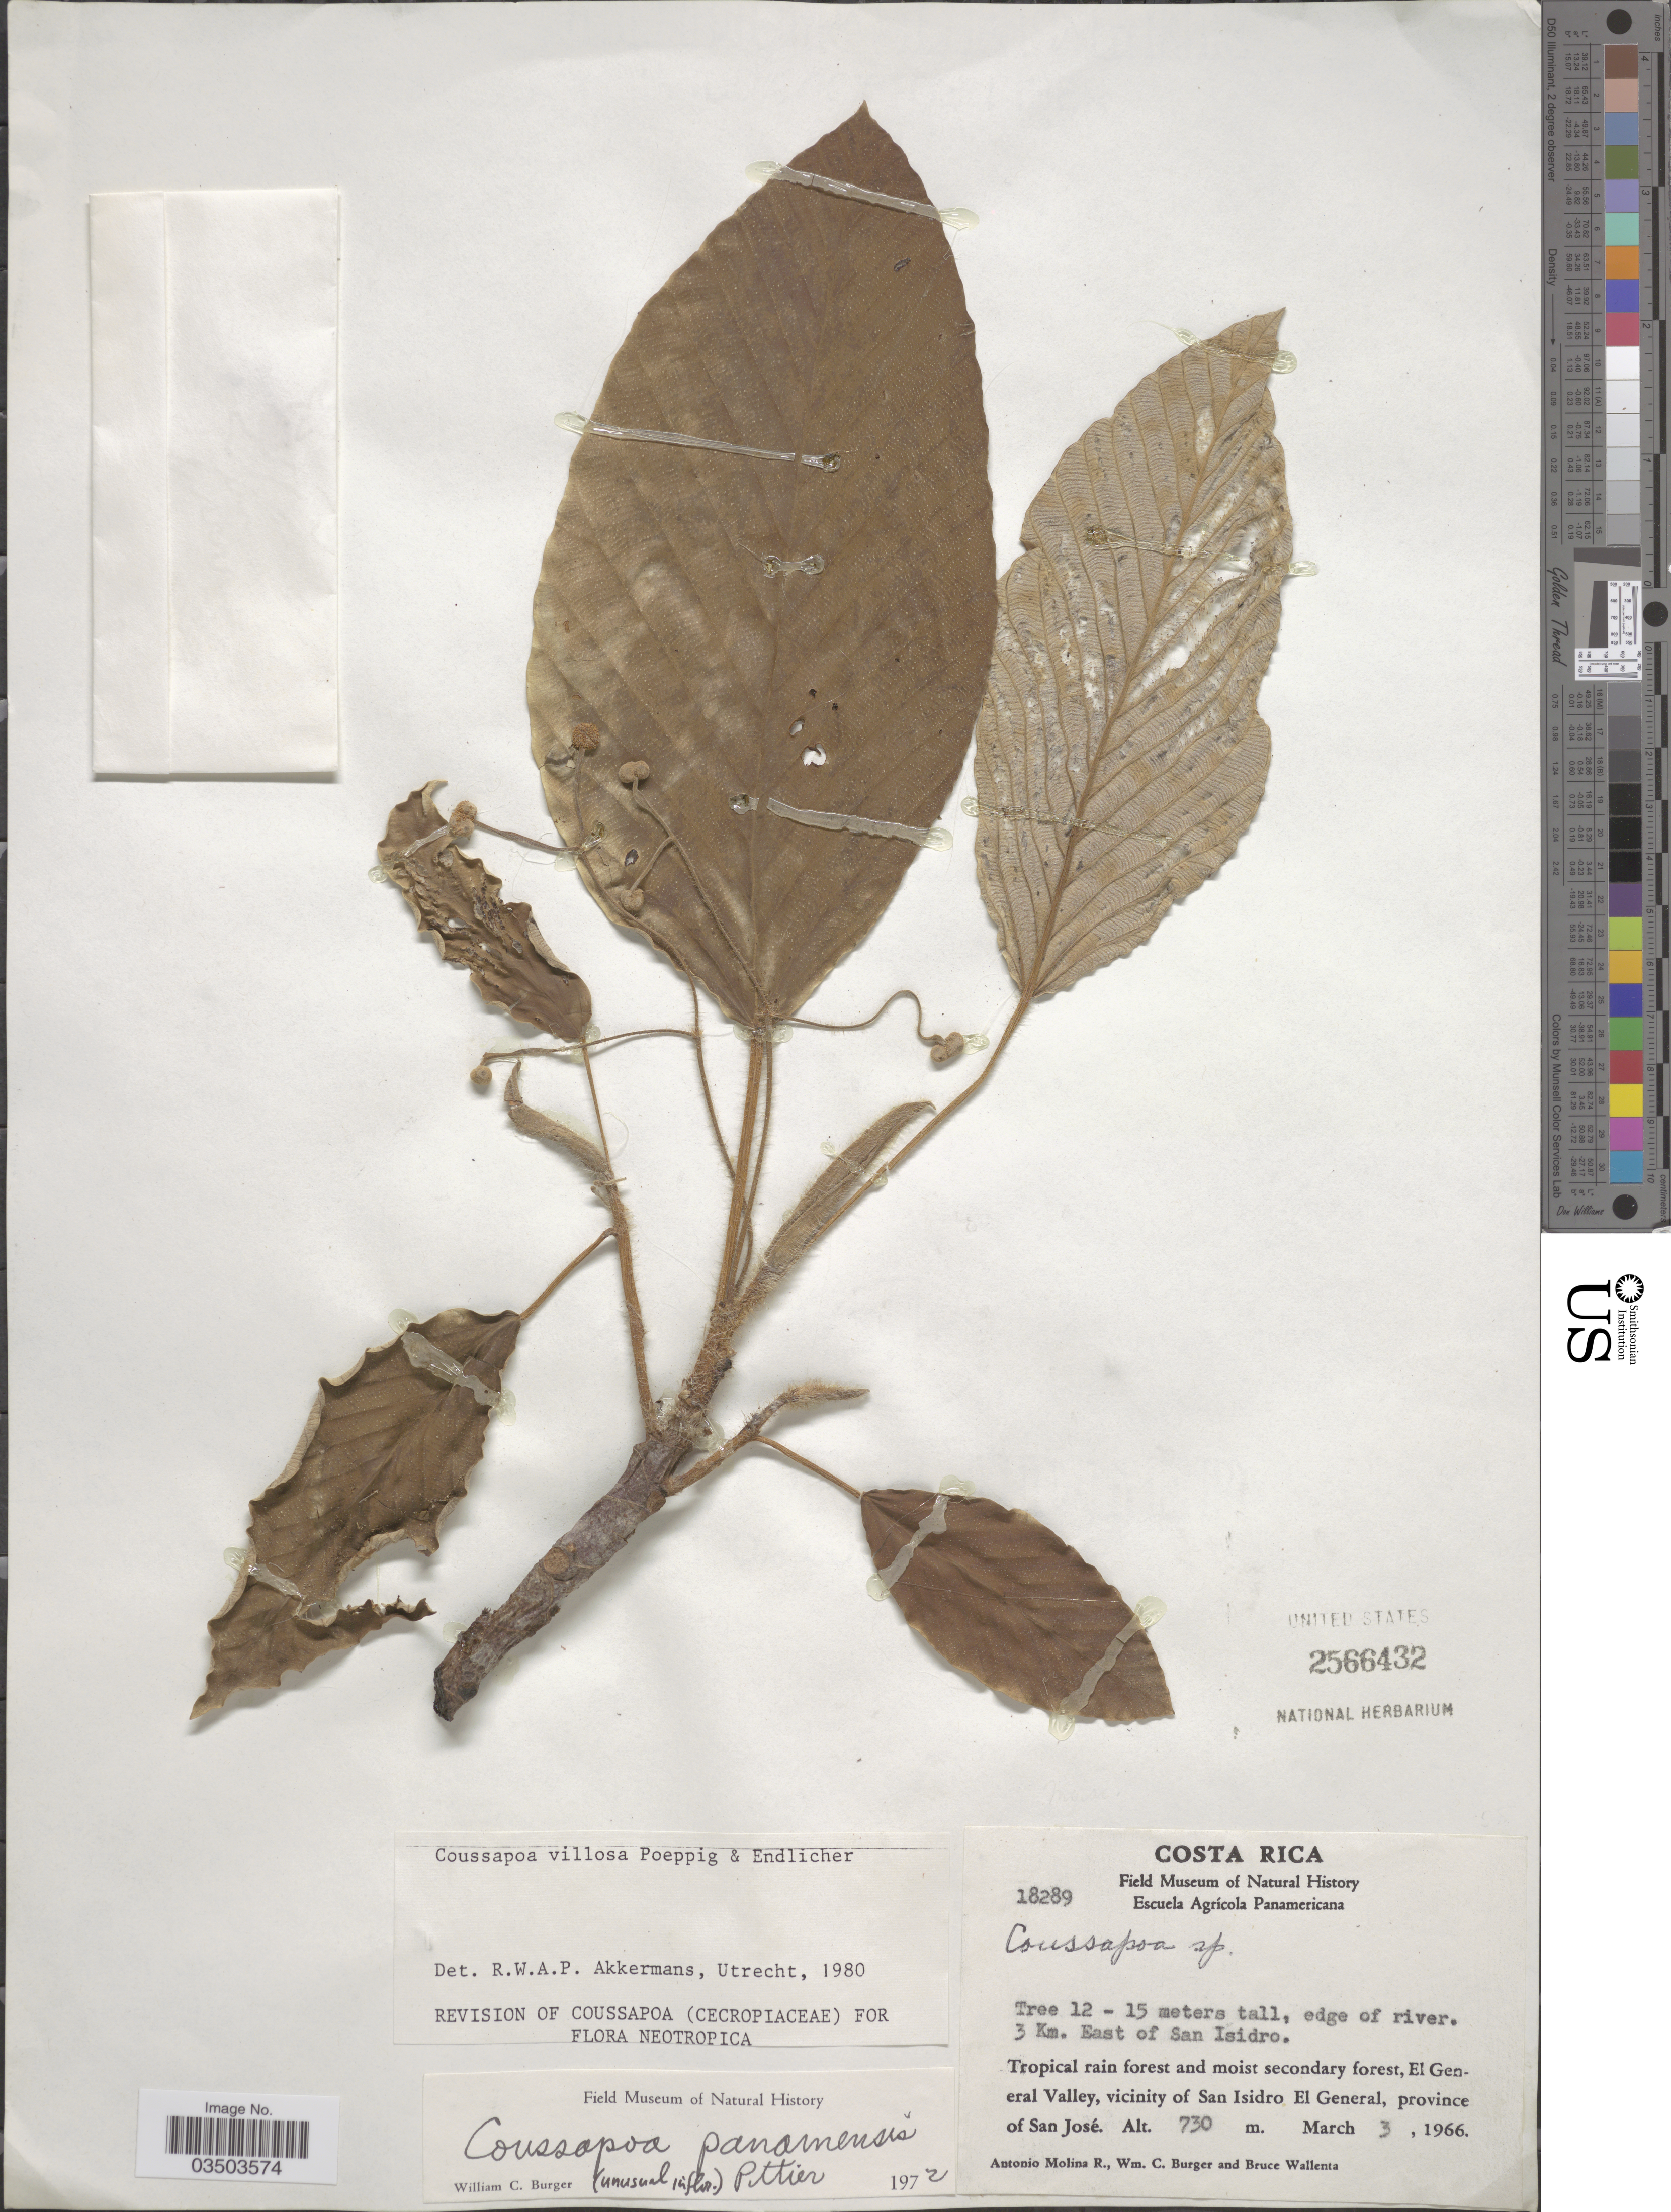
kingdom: Plantae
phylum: Tracheophyta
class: Magnoliopsida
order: Rosales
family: Urticaceae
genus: Coussapoa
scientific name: Coussapoa villosa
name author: Poepp. & Endl.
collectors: A. Molina R., W. Burger & B. Wallenta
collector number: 18289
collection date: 1966-03-03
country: Costa Rica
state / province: San José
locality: El General Valley, vicinity of San Isidro El General.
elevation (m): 730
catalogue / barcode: US 2566432